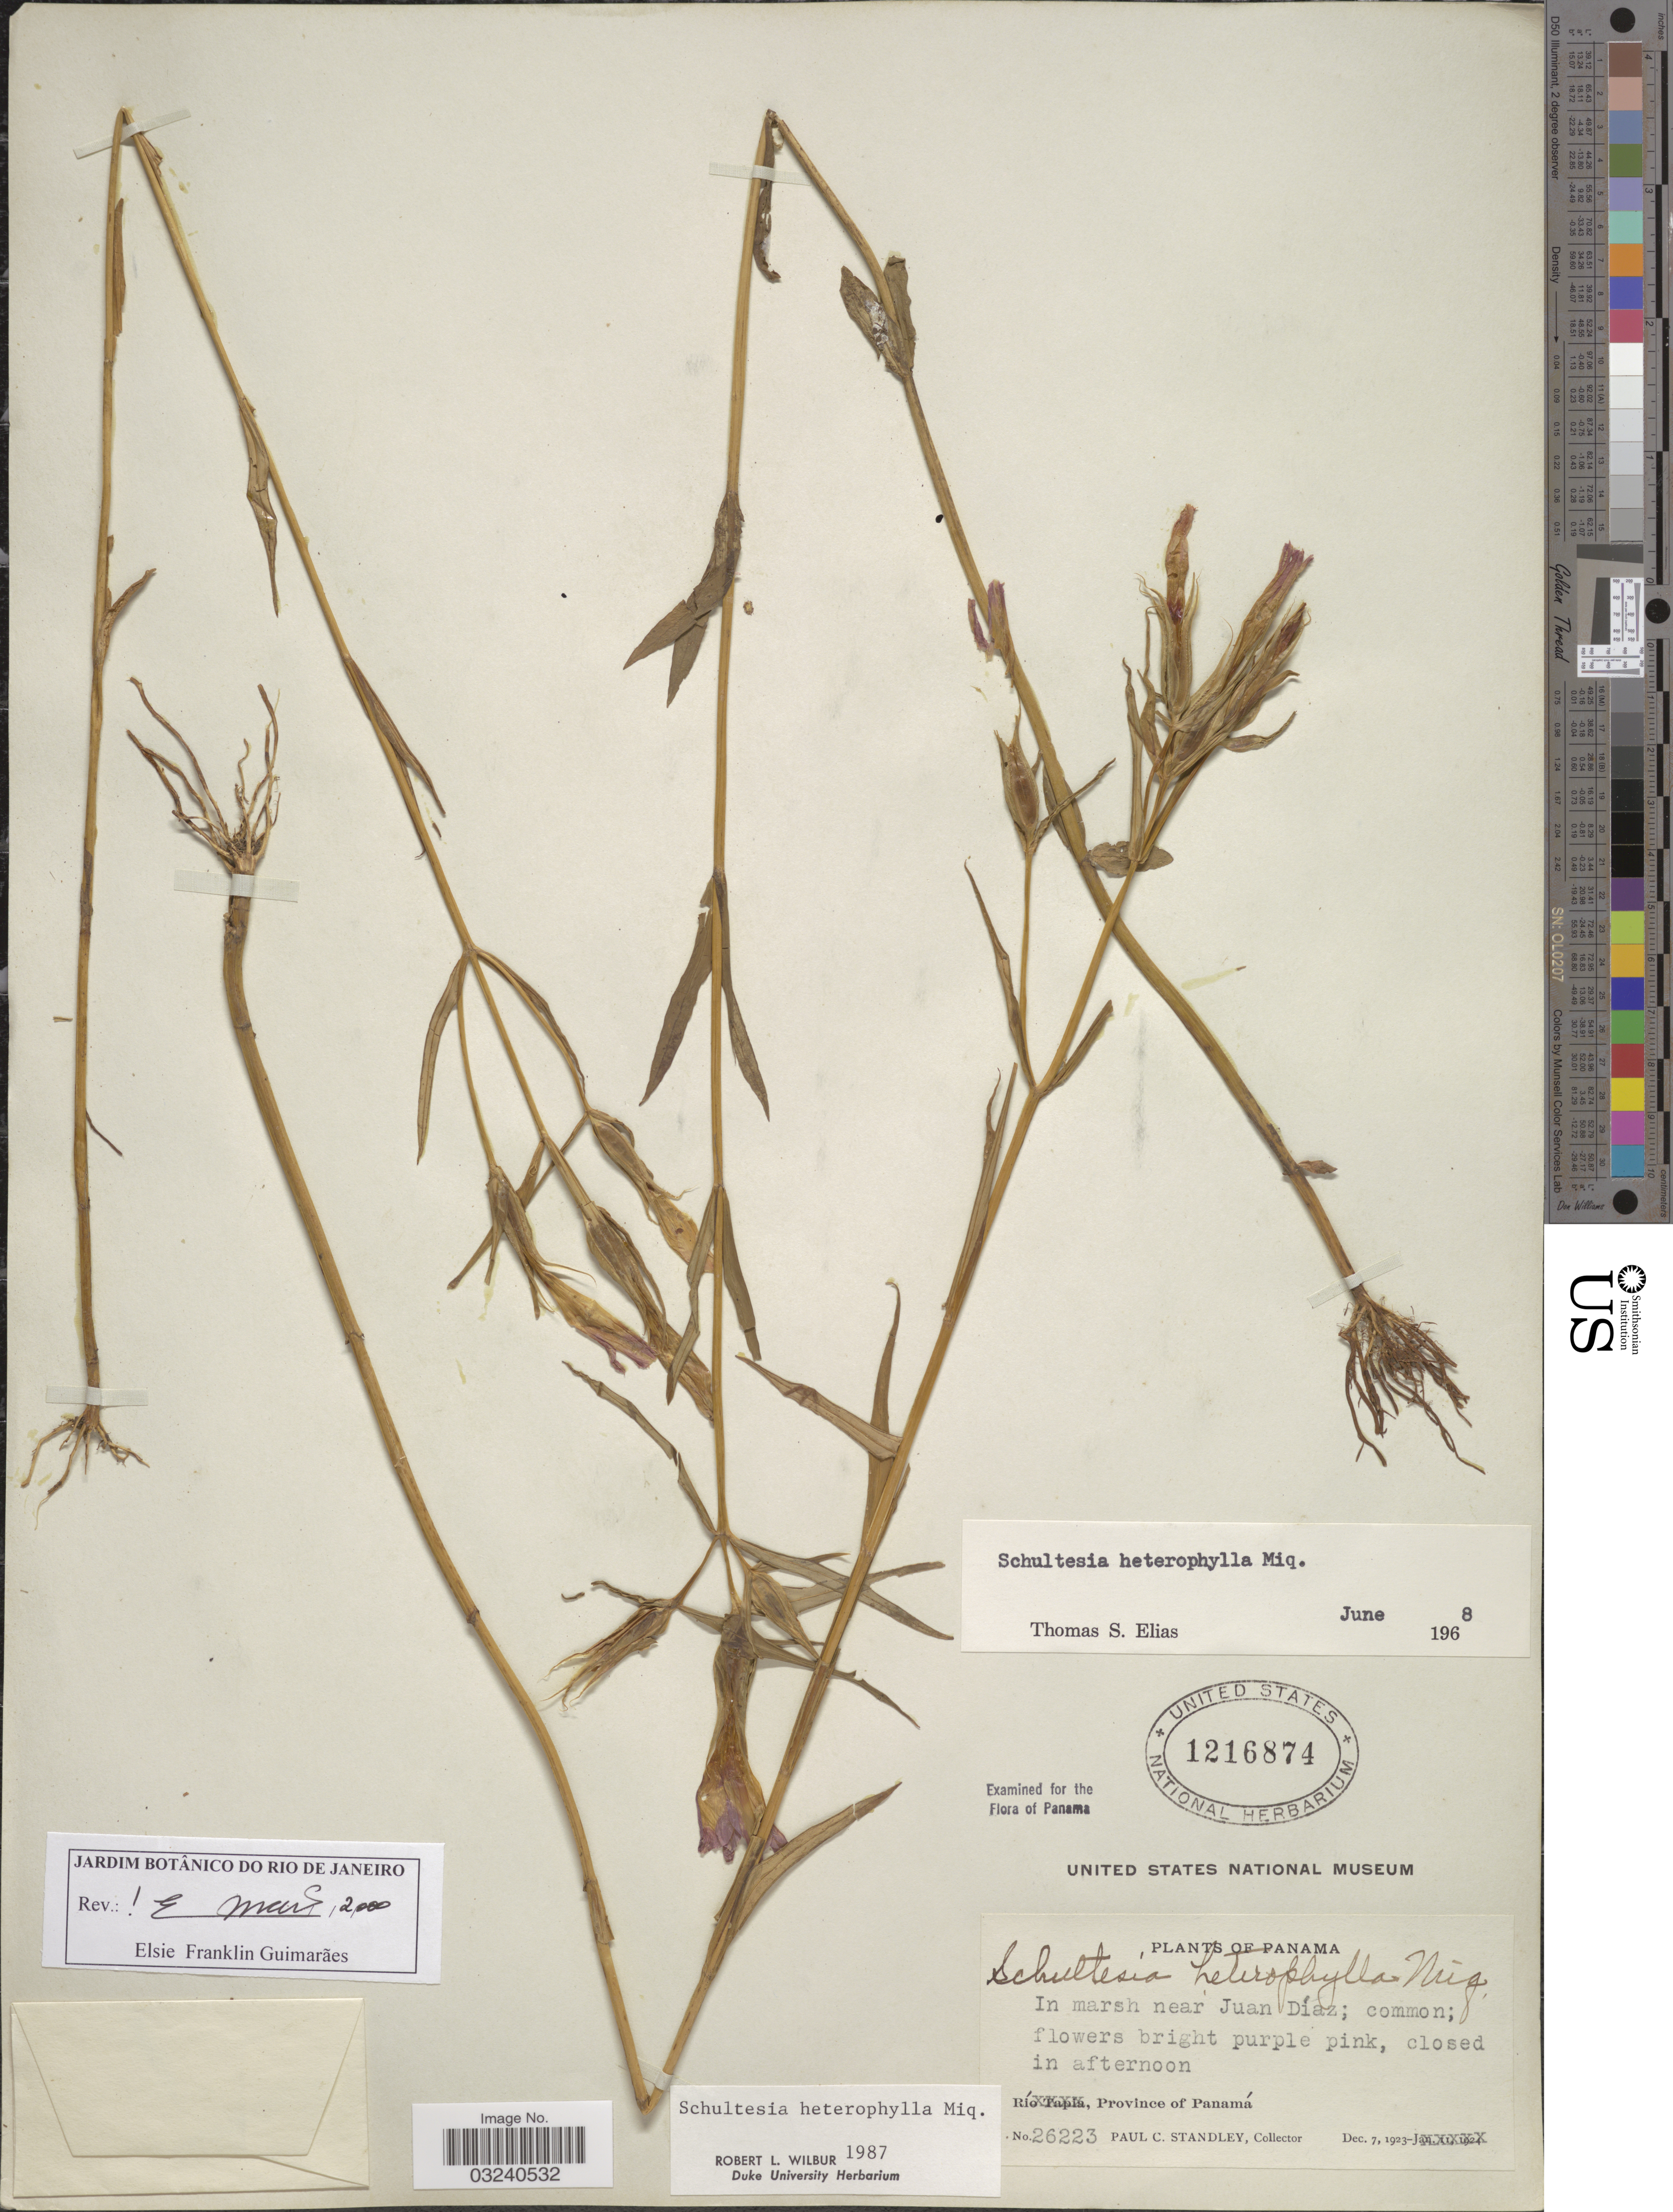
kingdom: Plantae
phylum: Tracheophyta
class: Magnoliopsida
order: Gentianales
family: Gentianaceae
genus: Schultesia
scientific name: Schultesia heterophylla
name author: Miq.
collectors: P. C. Standley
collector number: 26223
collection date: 1923-12-07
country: Panama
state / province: Panamá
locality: In marsh near Juan Díaz.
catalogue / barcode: US 1216874